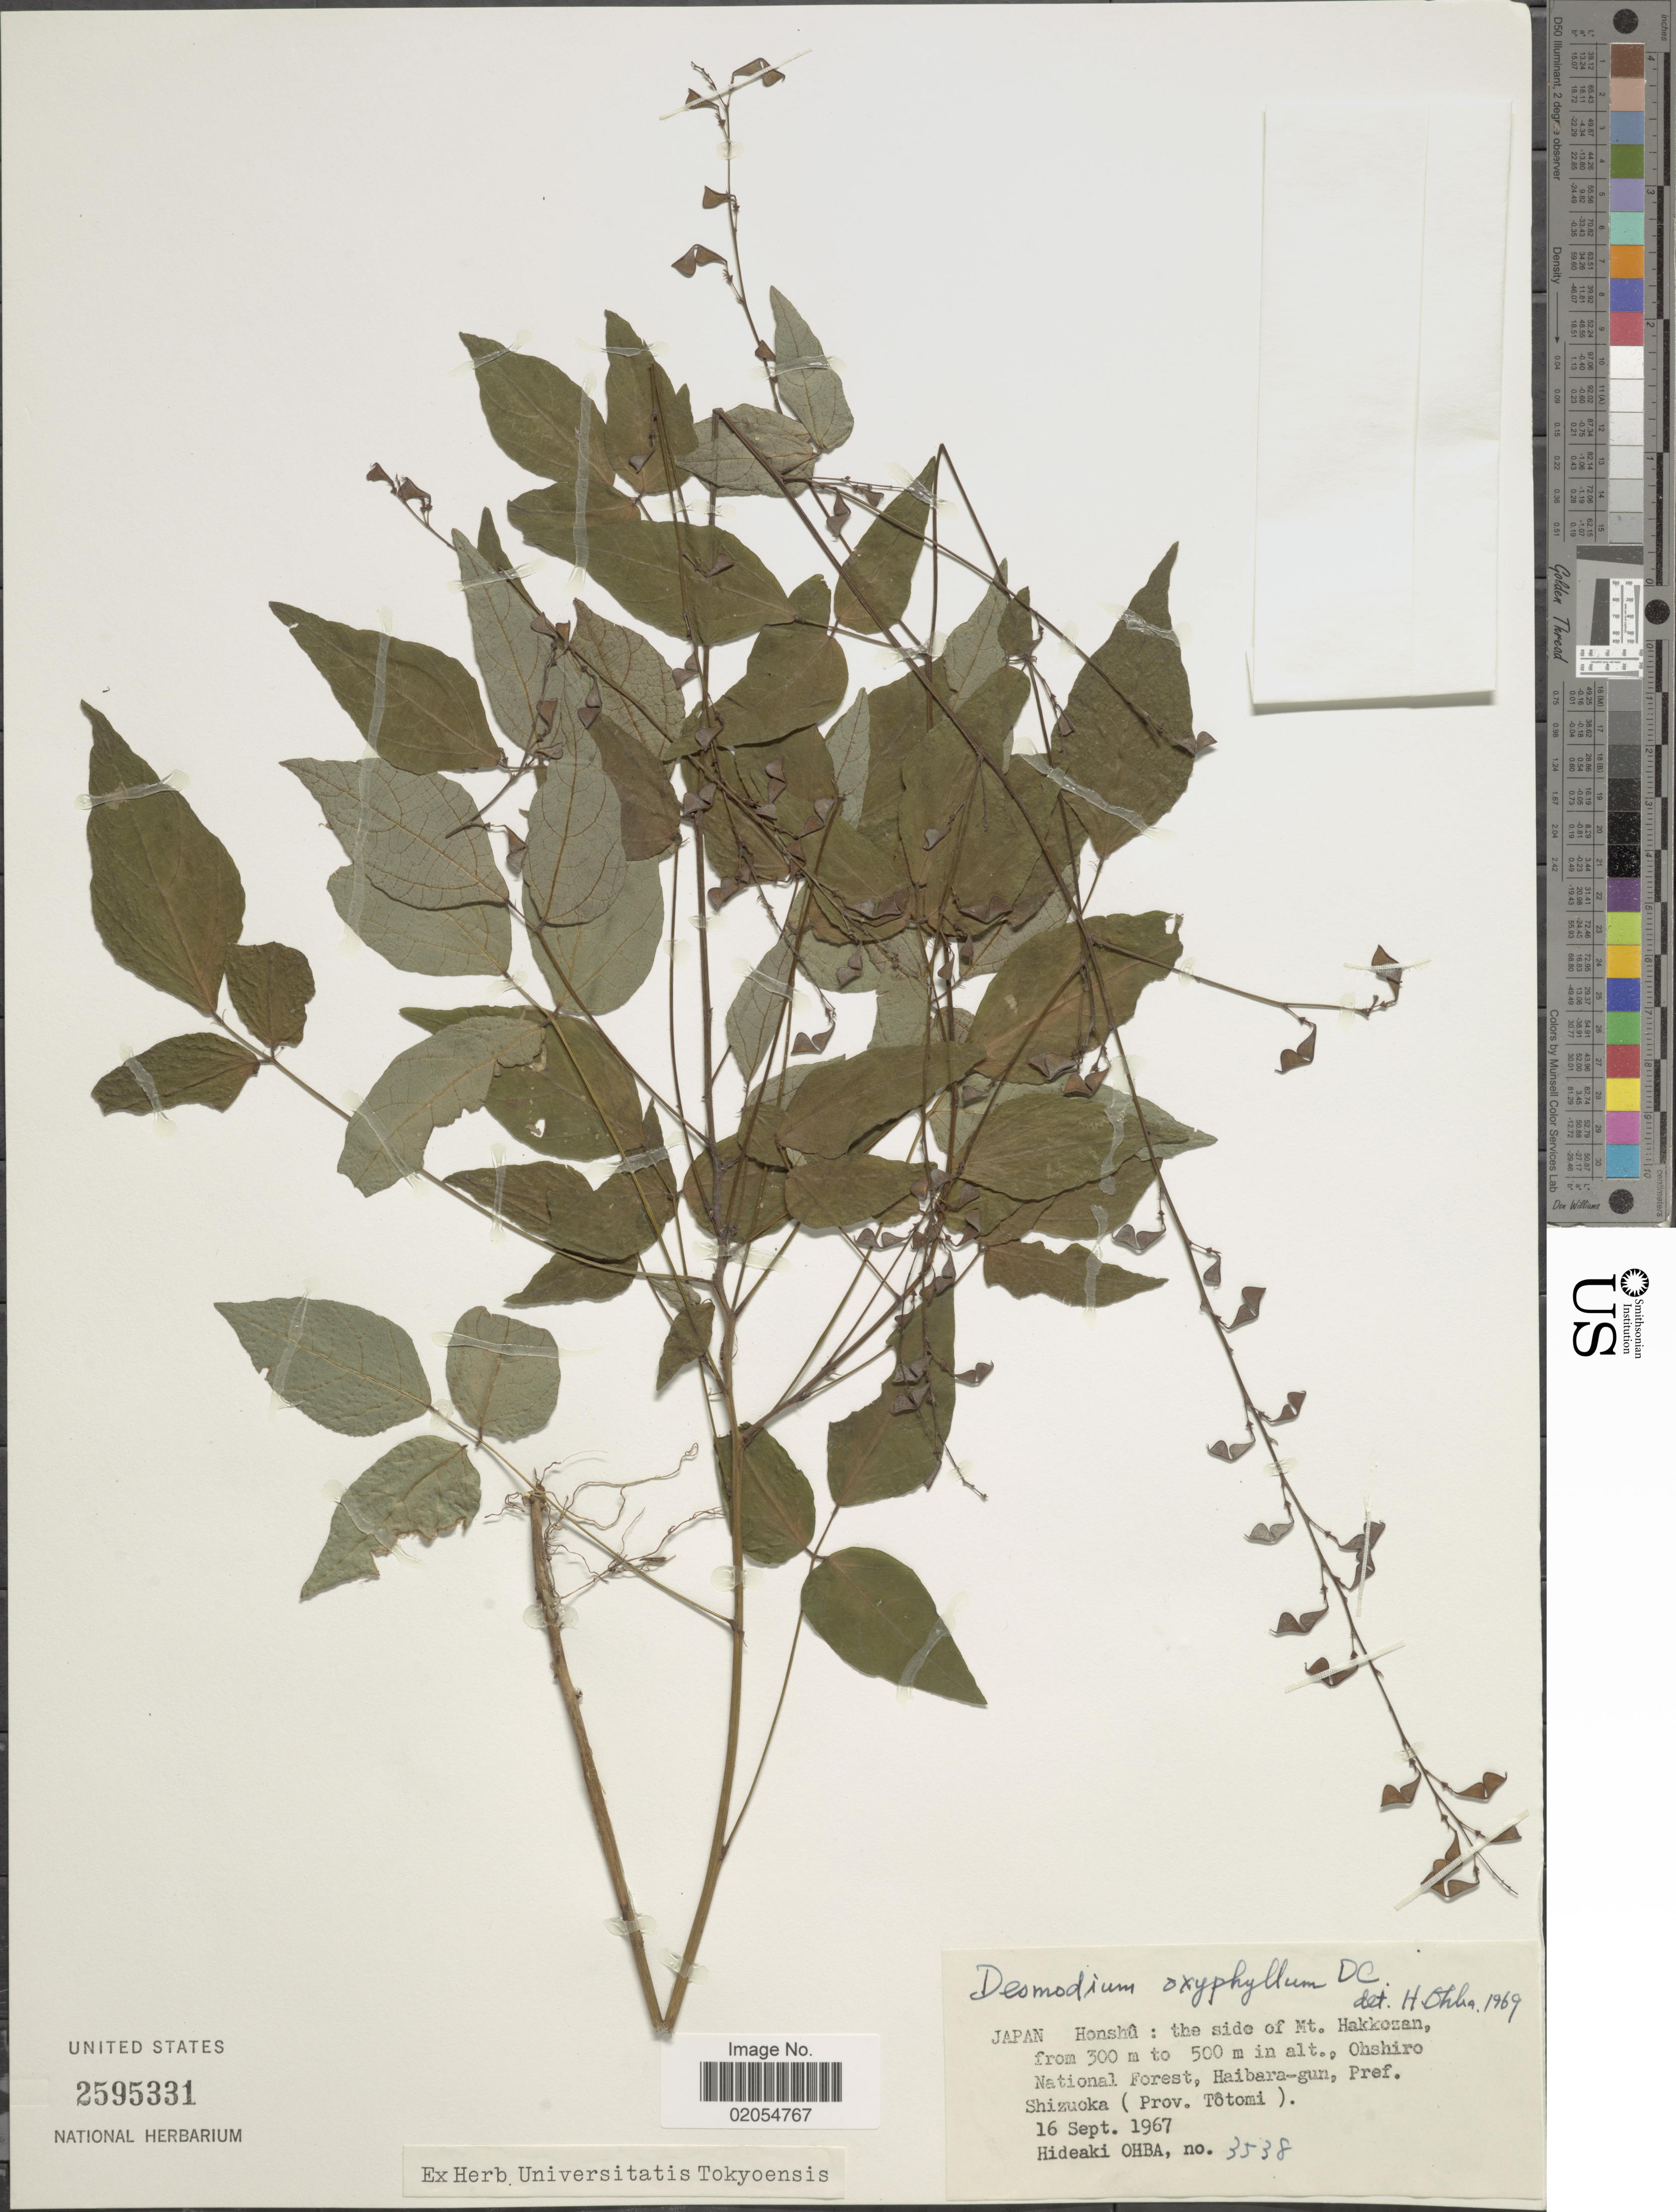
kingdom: Plantae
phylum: Tracheophyta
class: Magnoliopsida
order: Fabales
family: Fabaceae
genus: Hylodesmum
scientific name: Hylodesmum podocarpum subsp. oxyphyllum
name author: (DC.) H. Ohashi & R.R. Mill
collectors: H. Ohba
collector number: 3538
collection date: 1967-09-16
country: Japan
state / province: Sizuoka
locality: Honshû: the side of Mt. Hakkozan, Ohshiro National Forest, Haibara-gun, Pref. Shizuoka (Prov. Tôtomi)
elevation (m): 300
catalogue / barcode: US 2595331